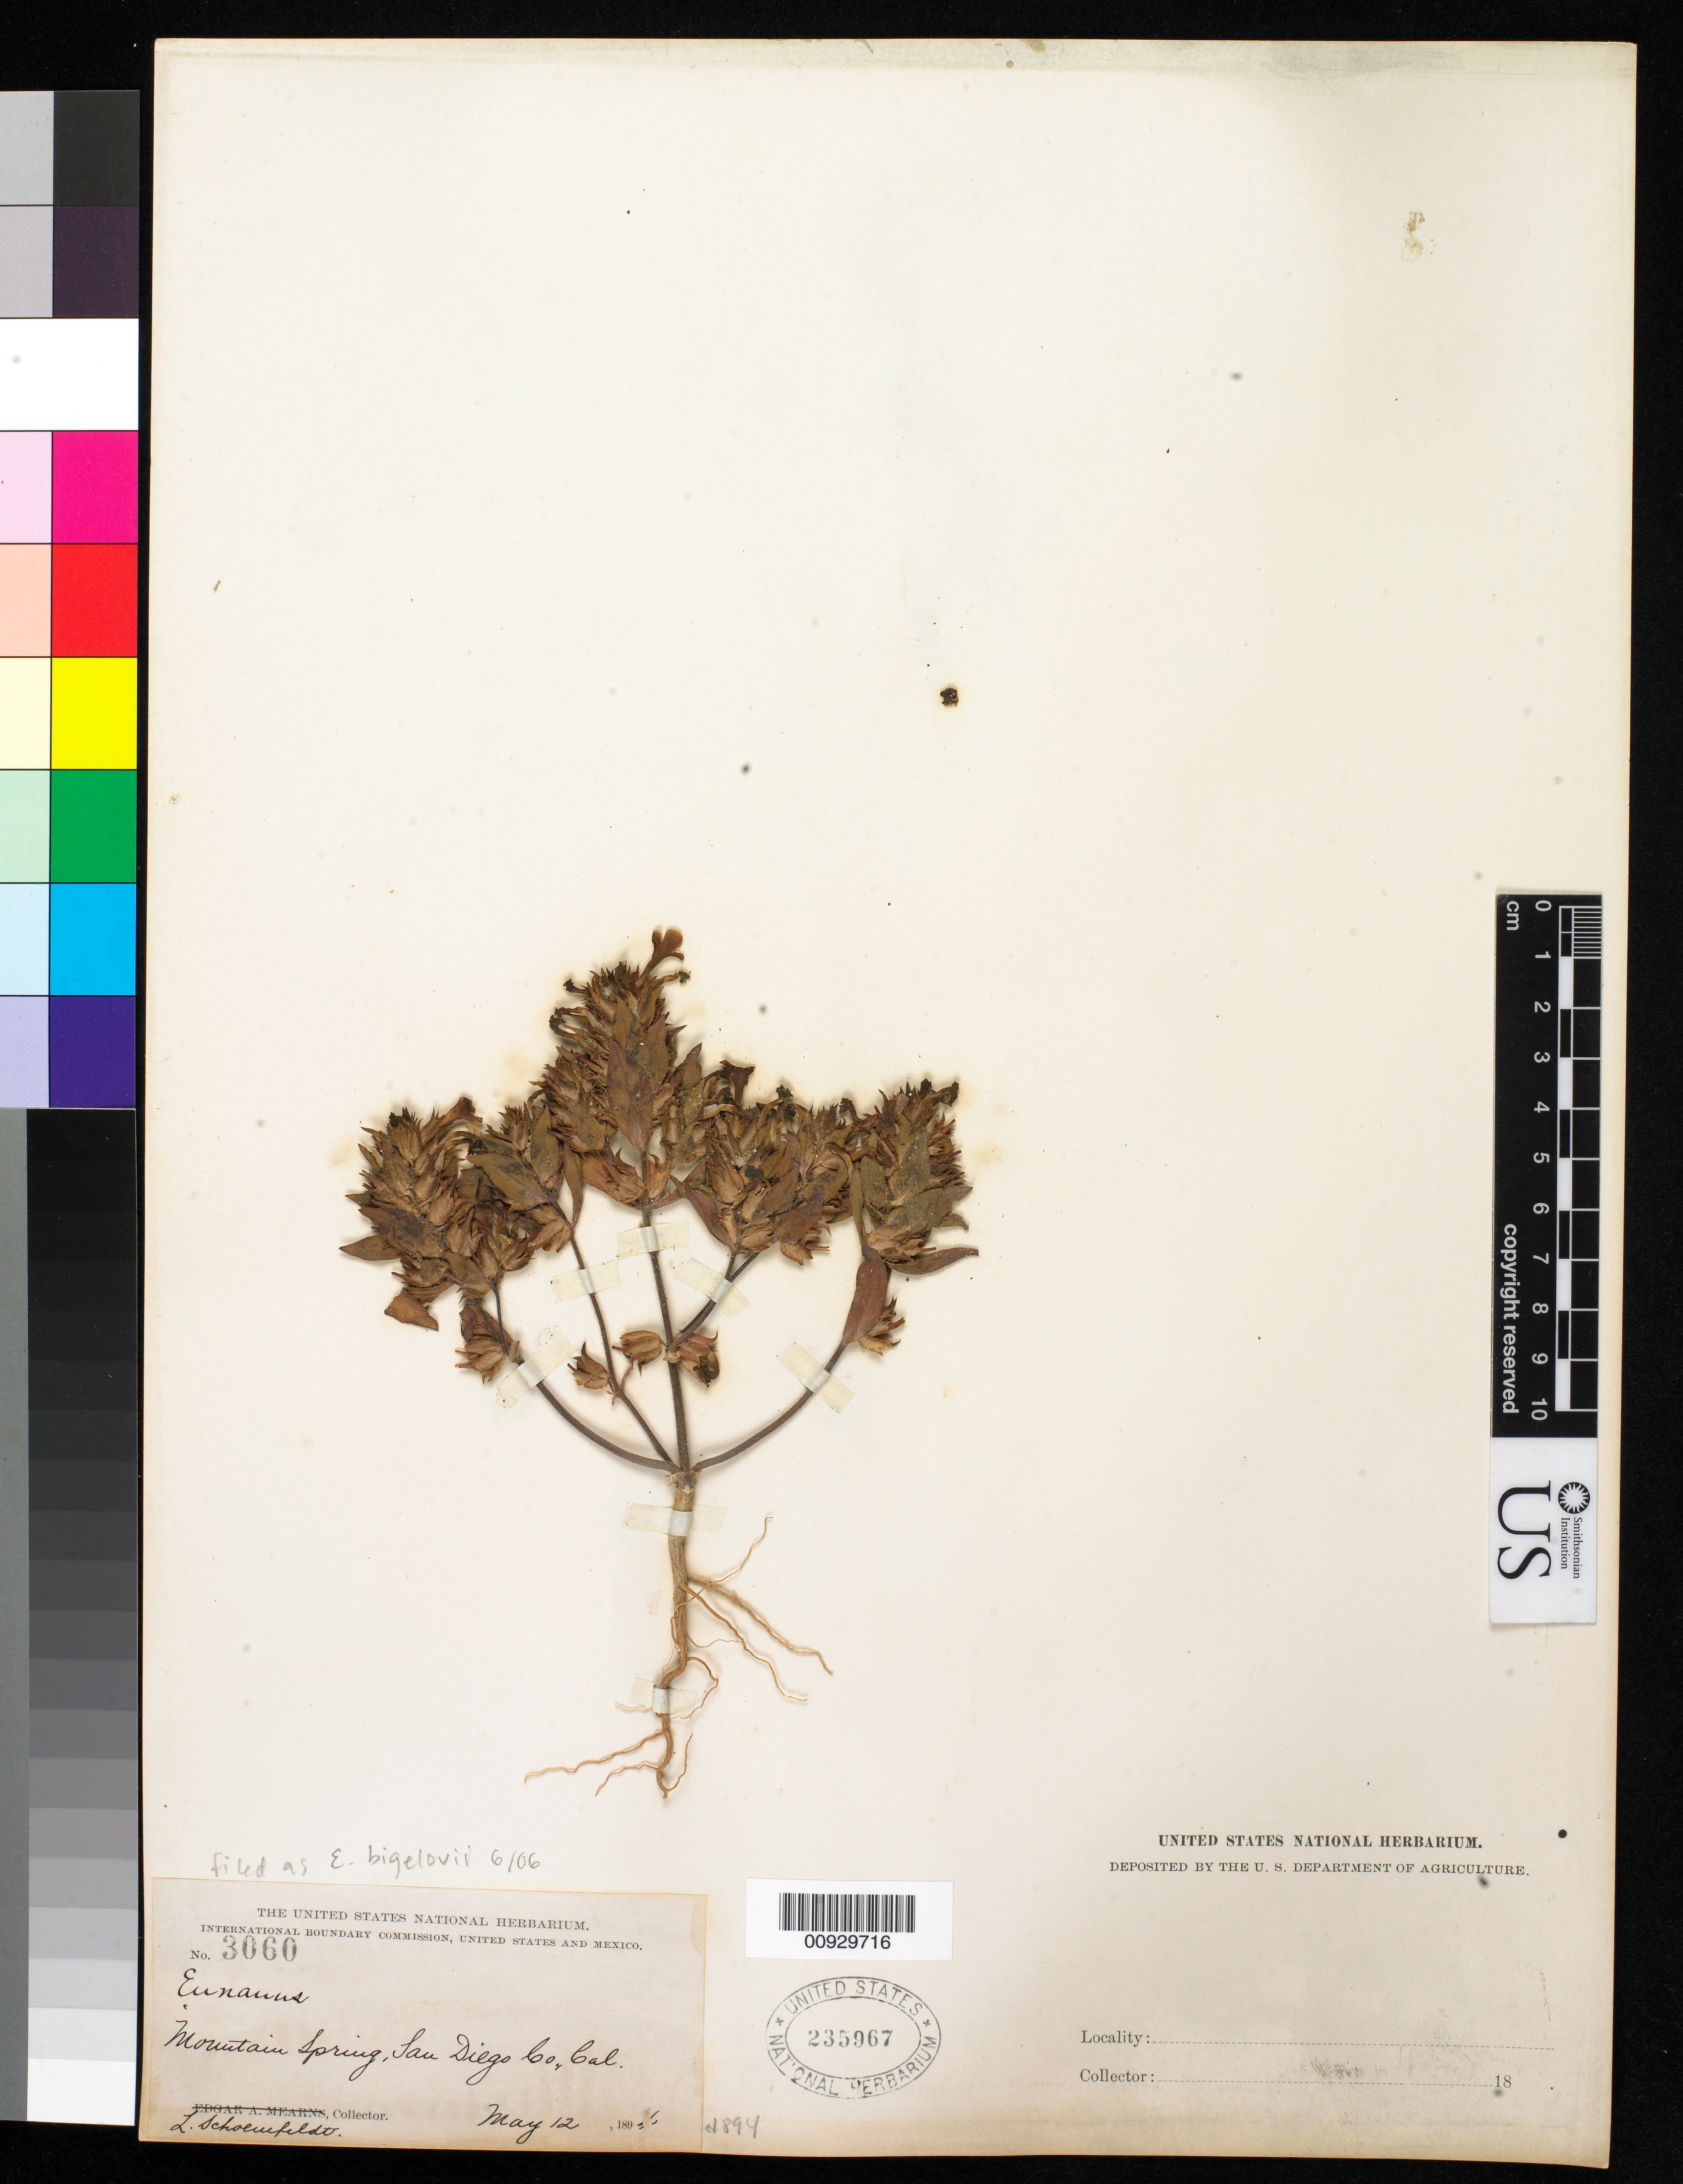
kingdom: Plantae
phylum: Tracheophyta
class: Magnoliopsida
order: Lamiales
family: Phrymaceae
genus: Eunanus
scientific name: Eunanus bigelovii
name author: A. Gray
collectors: L. Schoenfeldt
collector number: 3060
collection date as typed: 12 May 1894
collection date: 1894-05-12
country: United States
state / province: California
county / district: San Diego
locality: Mountain Spring.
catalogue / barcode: US 235967